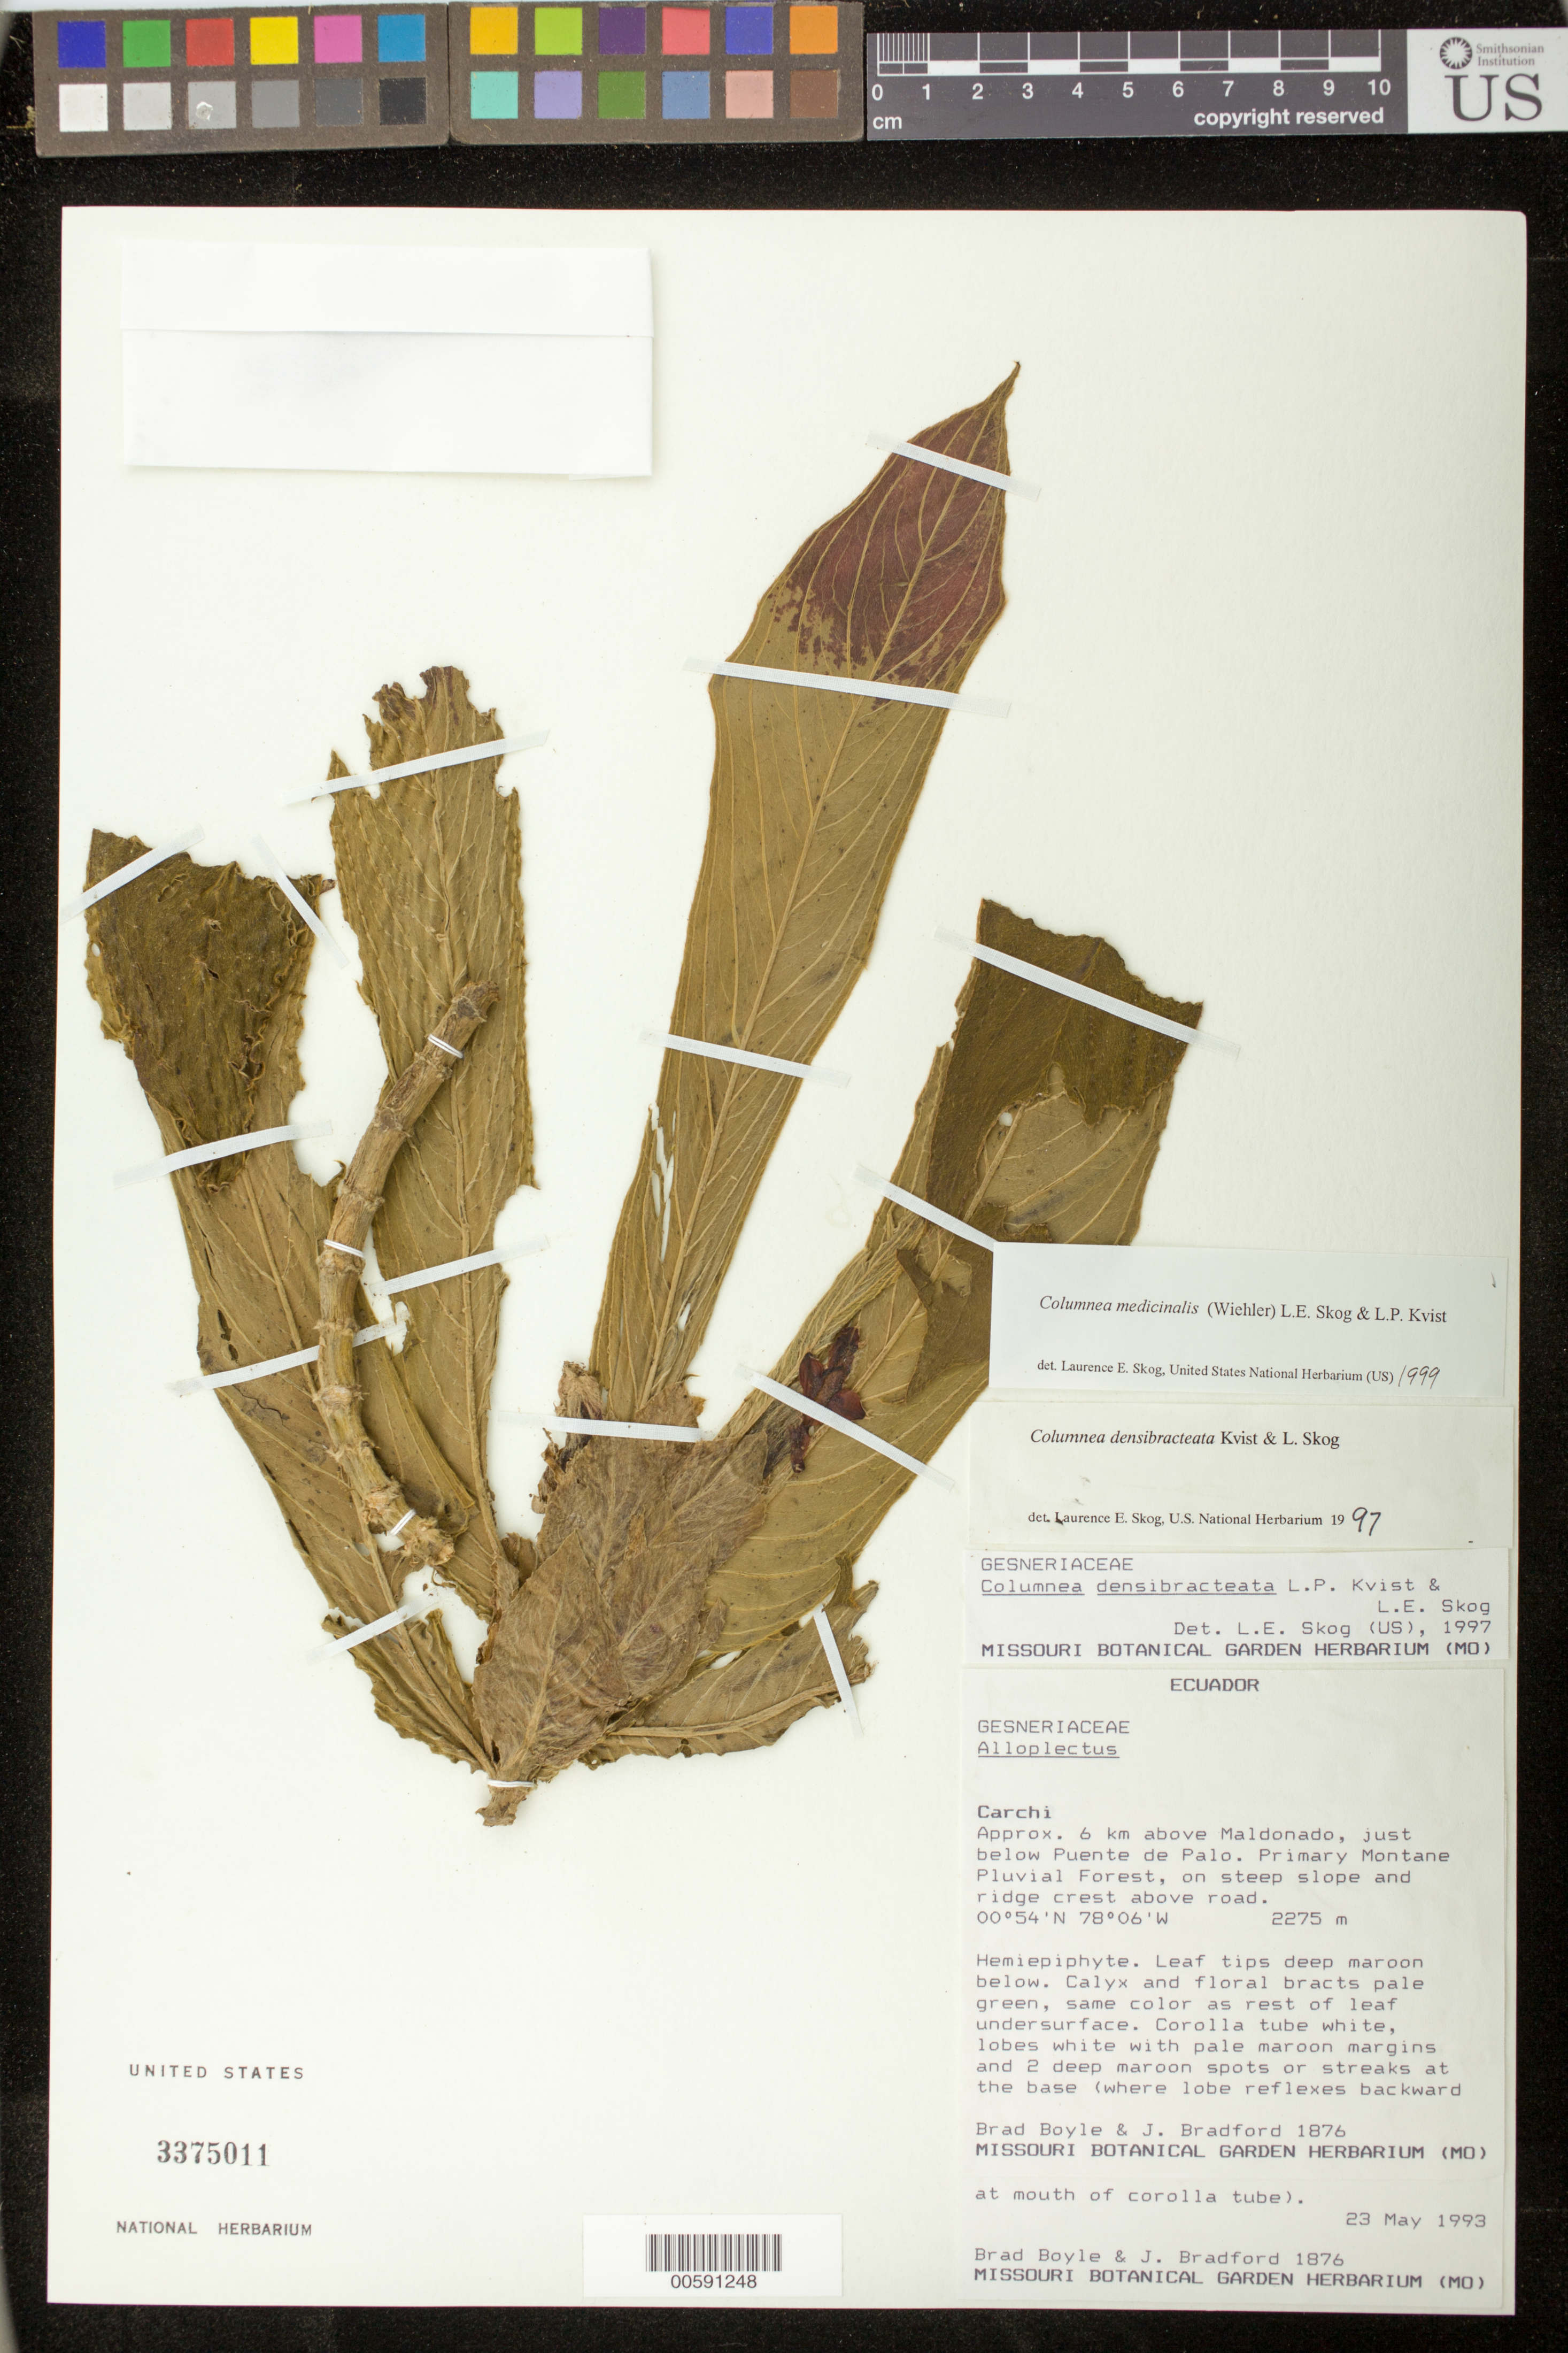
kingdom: Plantae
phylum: Tracheophyta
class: Magnoliopsida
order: Lamiales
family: Gesneriaceae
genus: Columnea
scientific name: Columnea medicinalis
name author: (Wiehler) L.E. Skog & L.P. Kvist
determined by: Skog, Laurence E.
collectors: B. Boyle & J. C. Bradford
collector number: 1876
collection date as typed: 23 May 1993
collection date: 1993-05-23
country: Ecuador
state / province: Carchi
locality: Approx. 6 km above Maldonado, just below Puente de Palo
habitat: Primary montane pluvial forest, on steep slope and ridge crest above road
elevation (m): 2275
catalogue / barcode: US 3375011